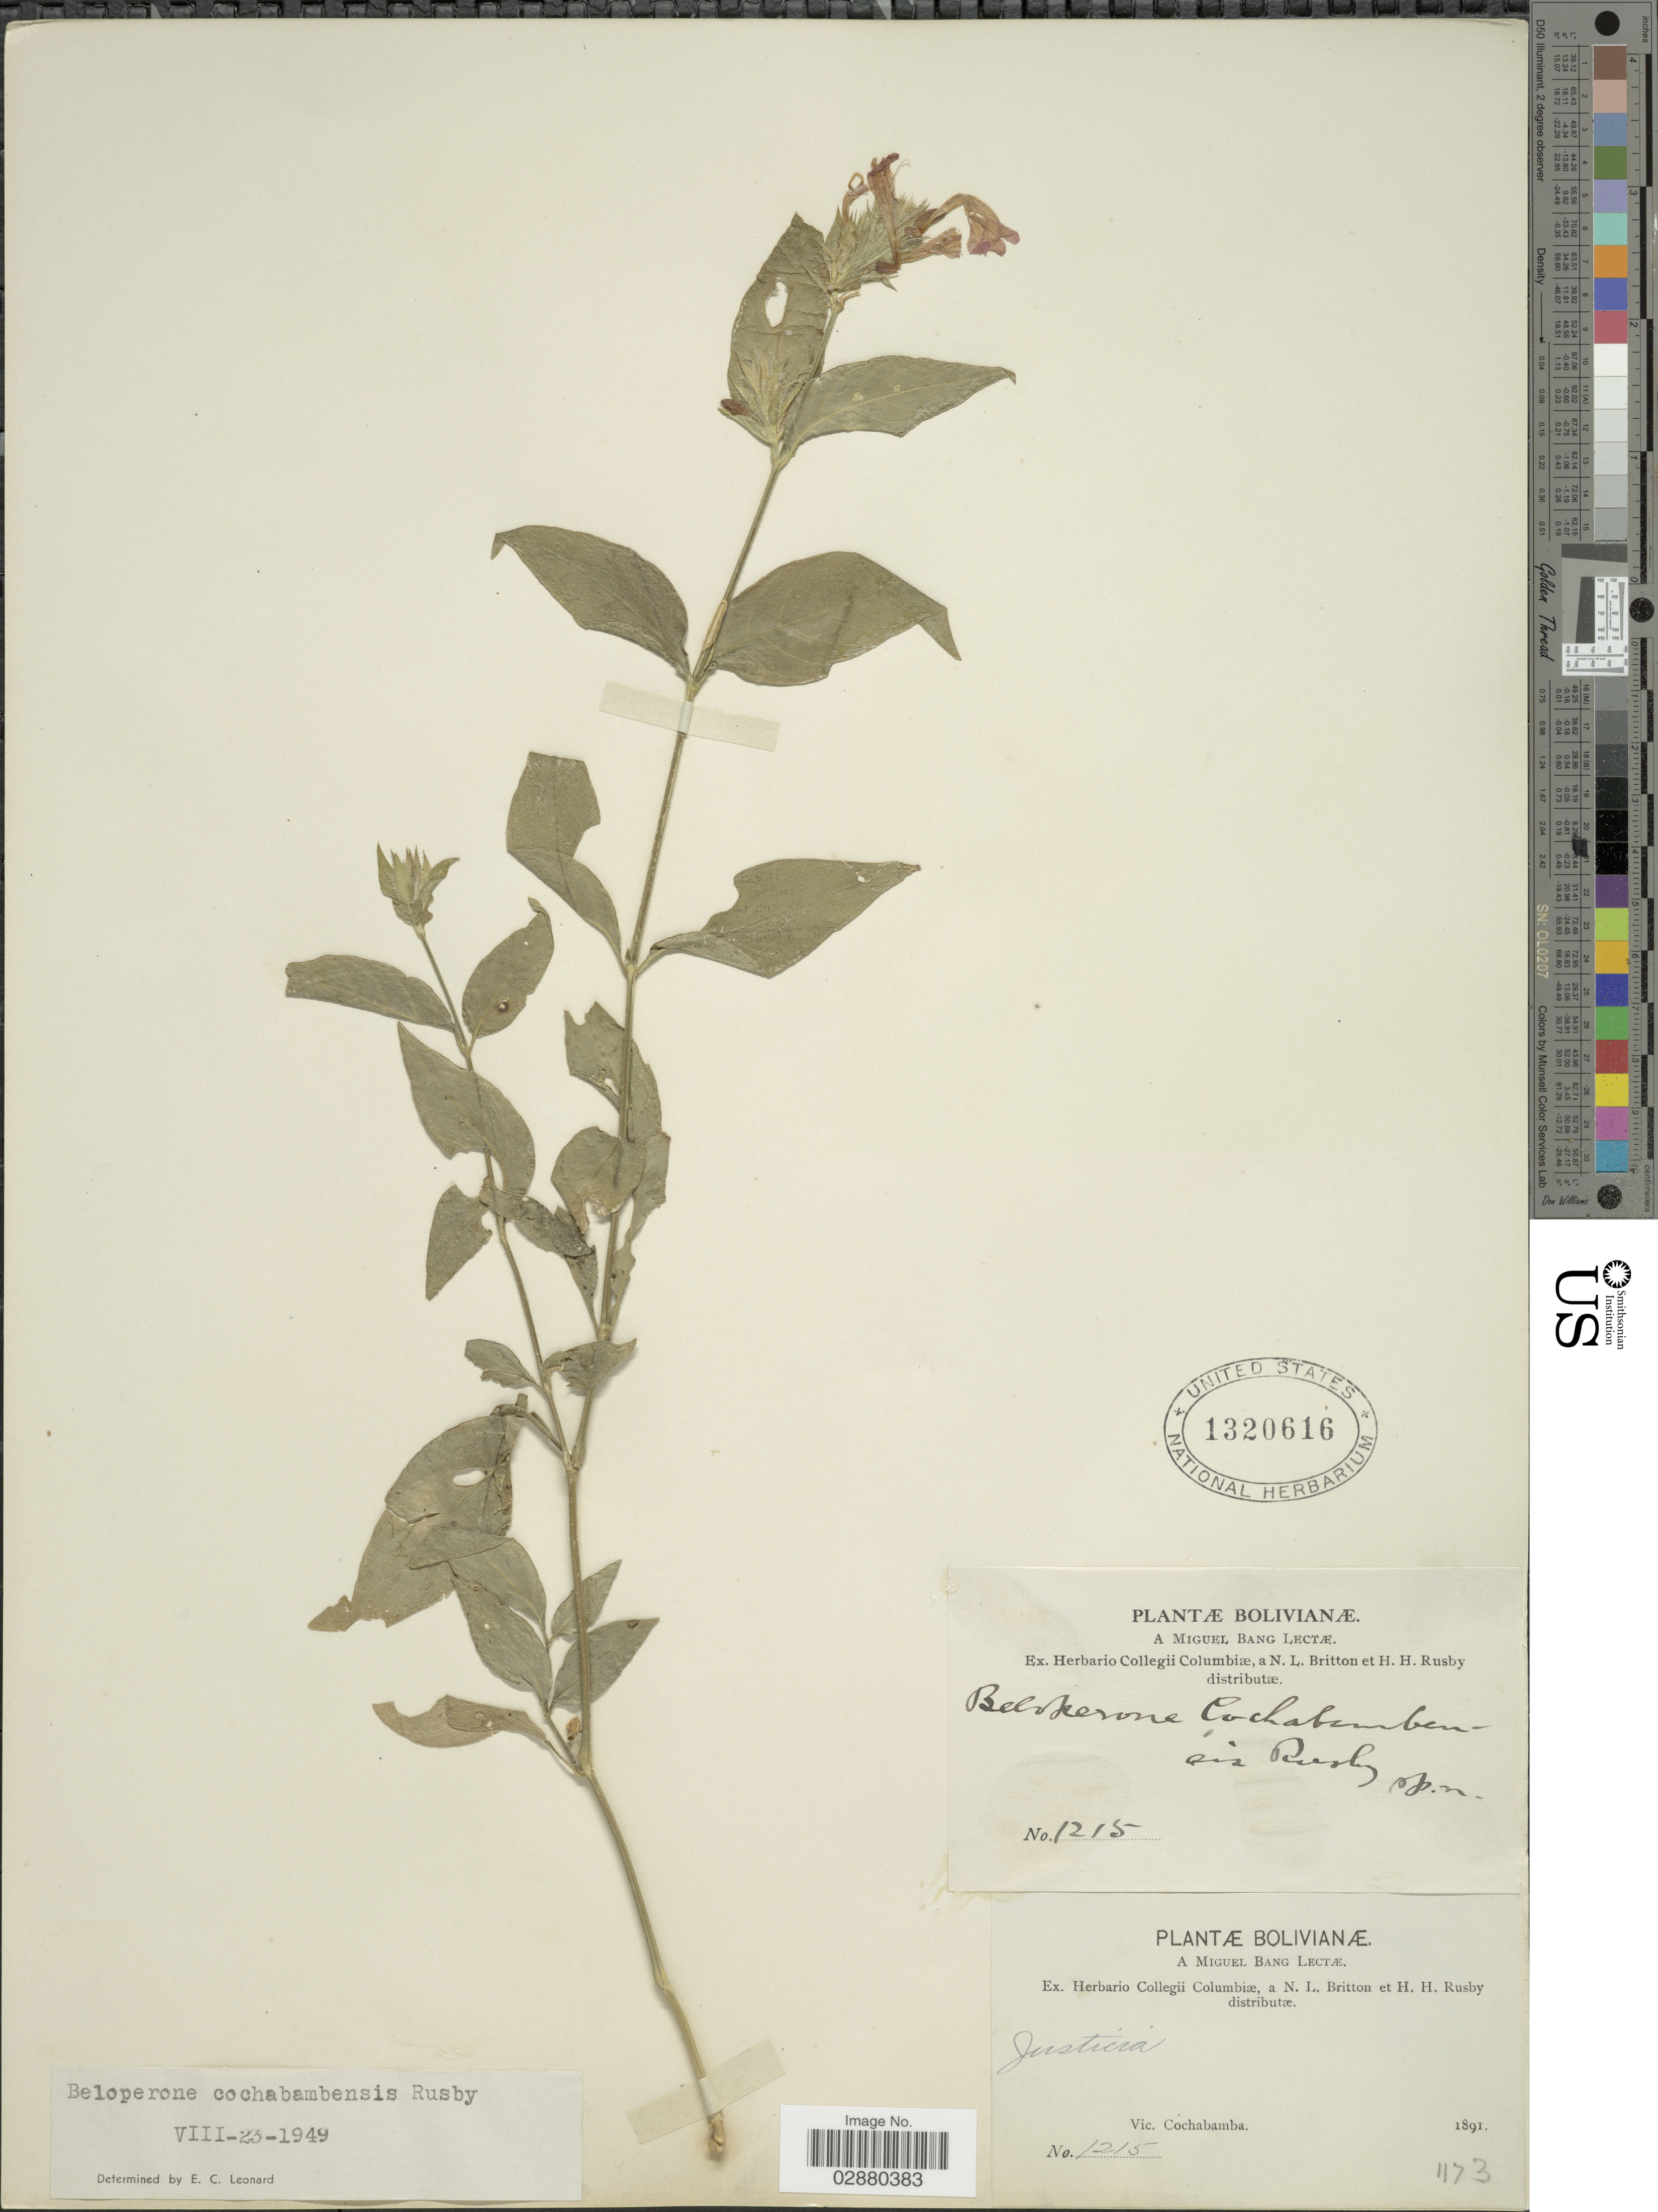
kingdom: Plantae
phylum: Tracheophyta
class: Magnoliopsida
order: Lamiales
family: Acanthaceae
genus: Justicia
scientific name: Justicia ramulosa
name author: (Morong) V.A.W. Graham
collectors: M. Bang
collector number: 1215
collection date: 1891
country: Bolivia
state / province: Cochabamba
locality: Vic. Cochabamba.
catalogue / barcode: US 1320616